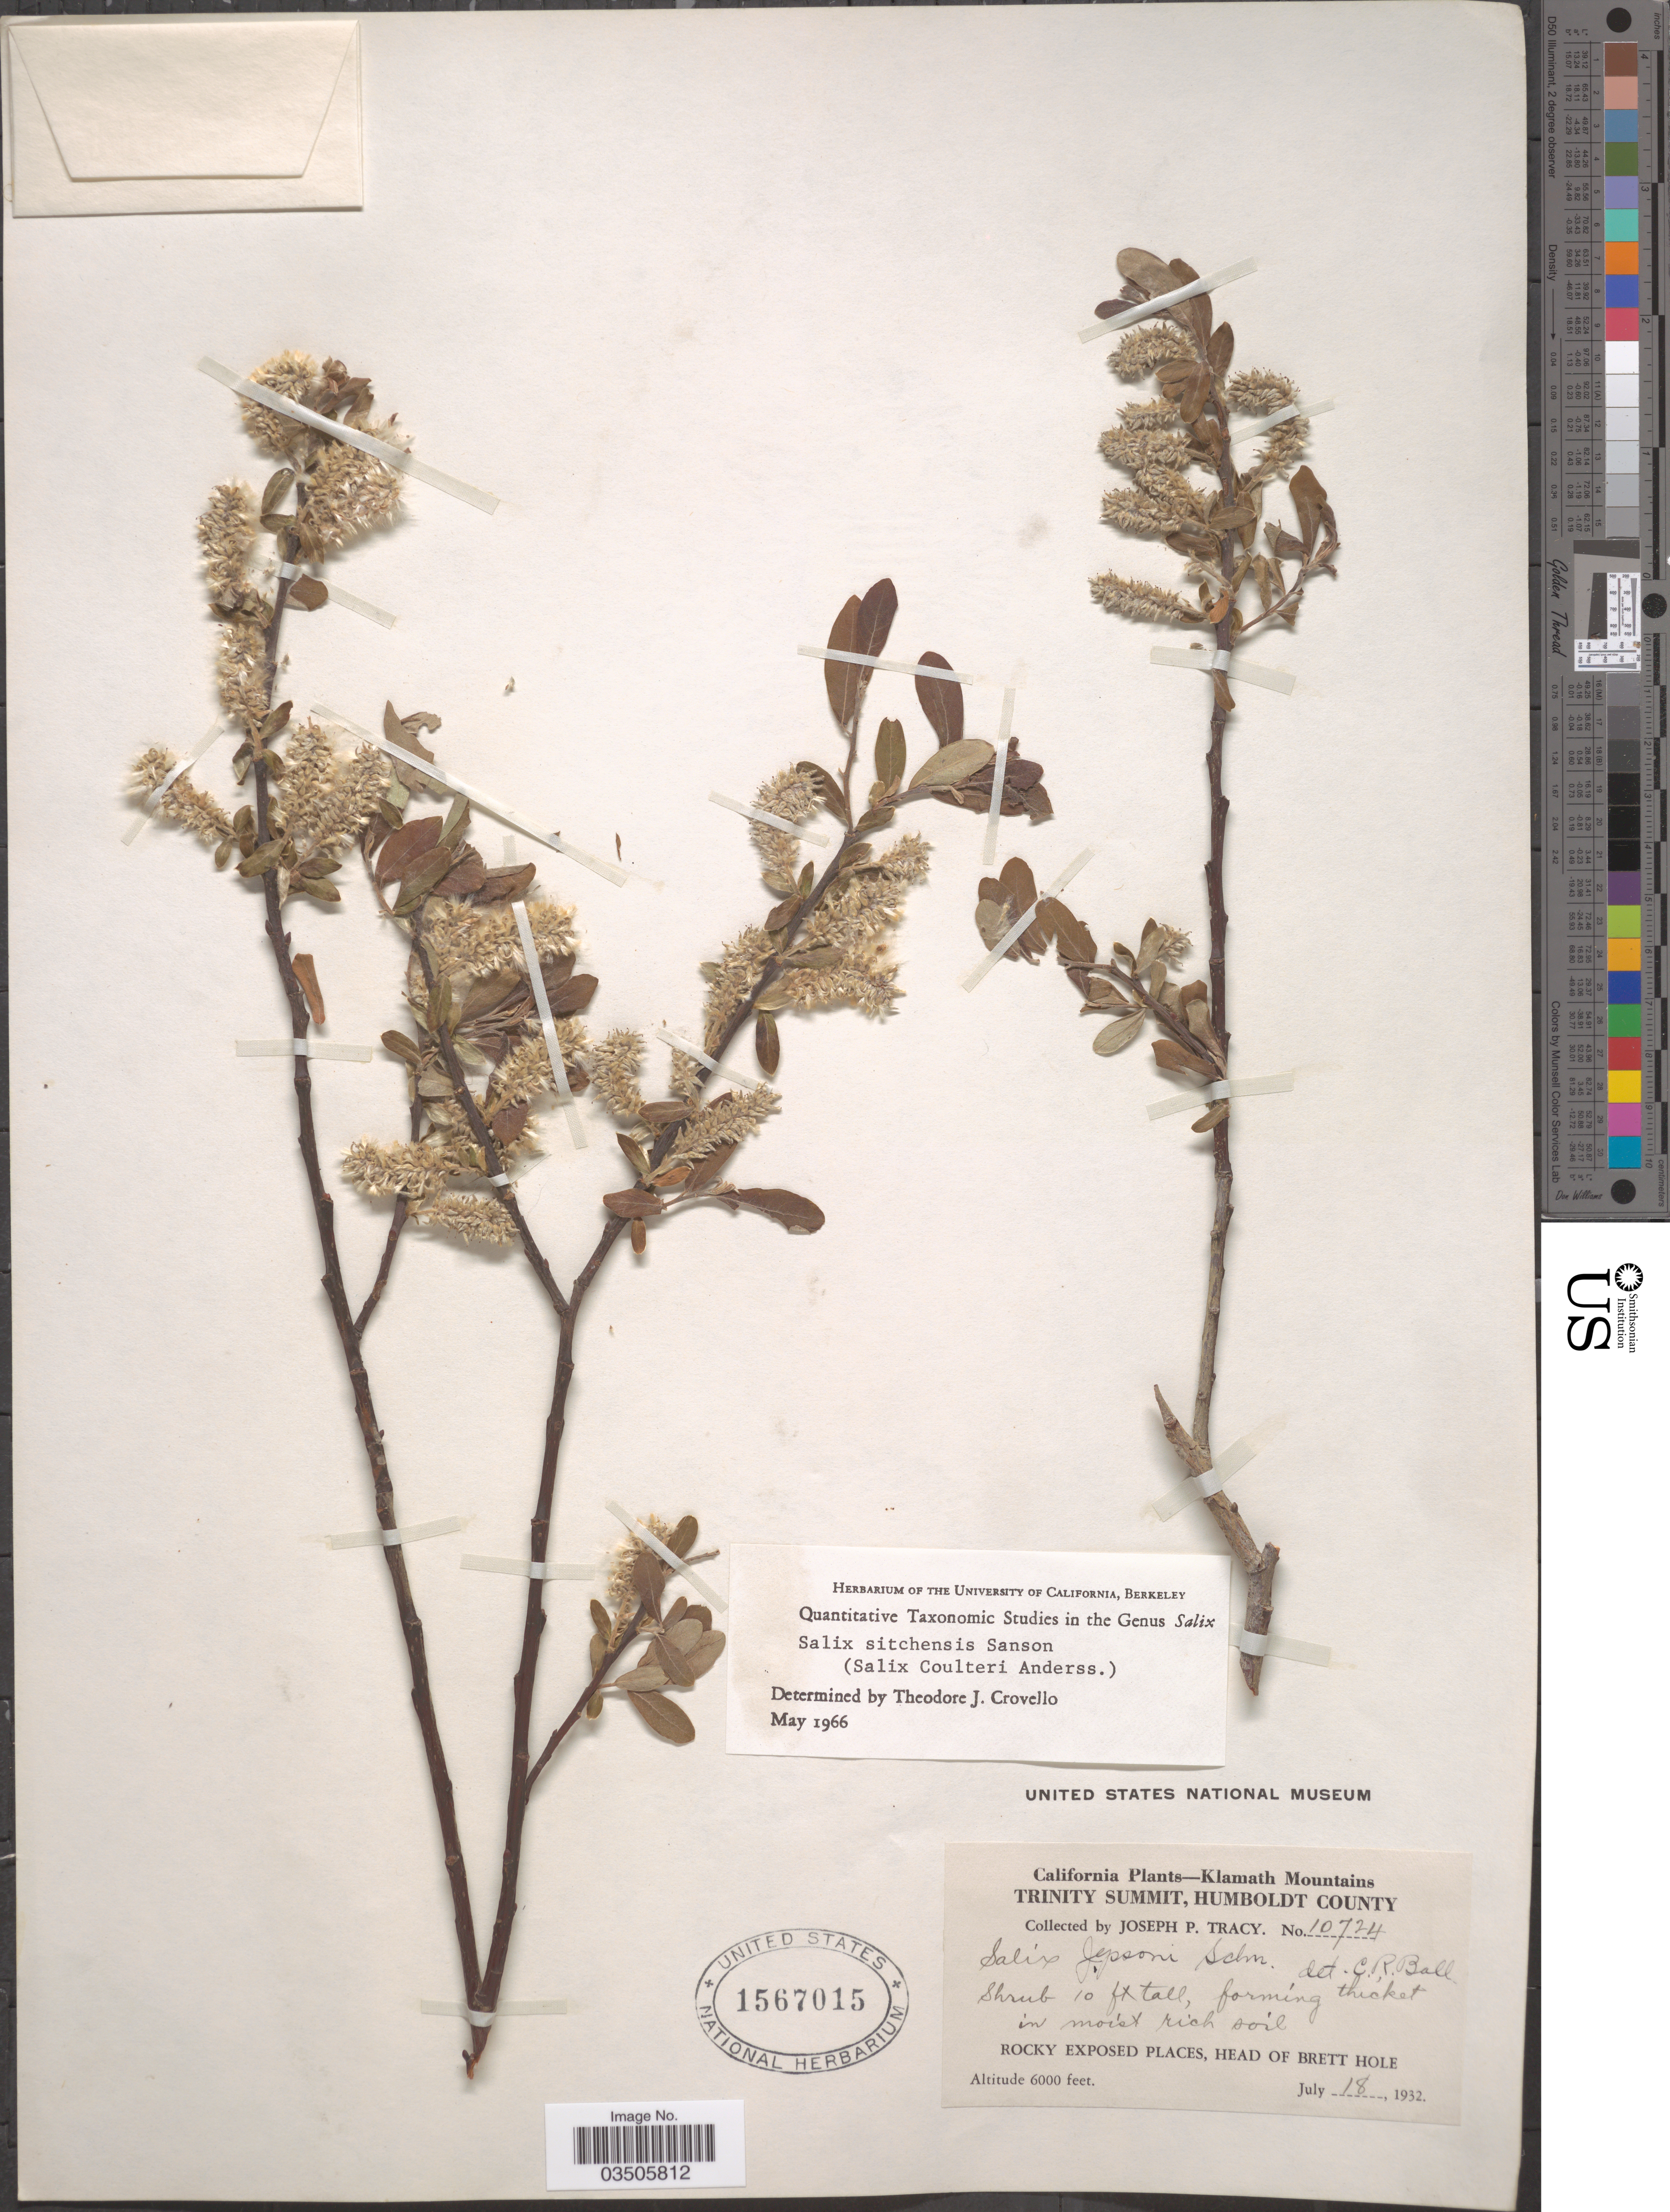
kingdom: Plantae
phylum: Tracheophyta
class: Magnoliopsida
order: Malpighiales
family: Salicaceae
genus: Salix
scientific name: Salix sitchensis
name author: Sanson ex Bong.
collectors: J. Tracy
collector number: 10724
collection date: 1932-07-18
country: United States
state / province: California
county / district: Humboldt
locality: Klamath Mountains. Trinity Summit, Humboldt County. Rocky exposed places, head of Brett Hole.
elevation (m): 1829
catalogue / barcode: US 1567015